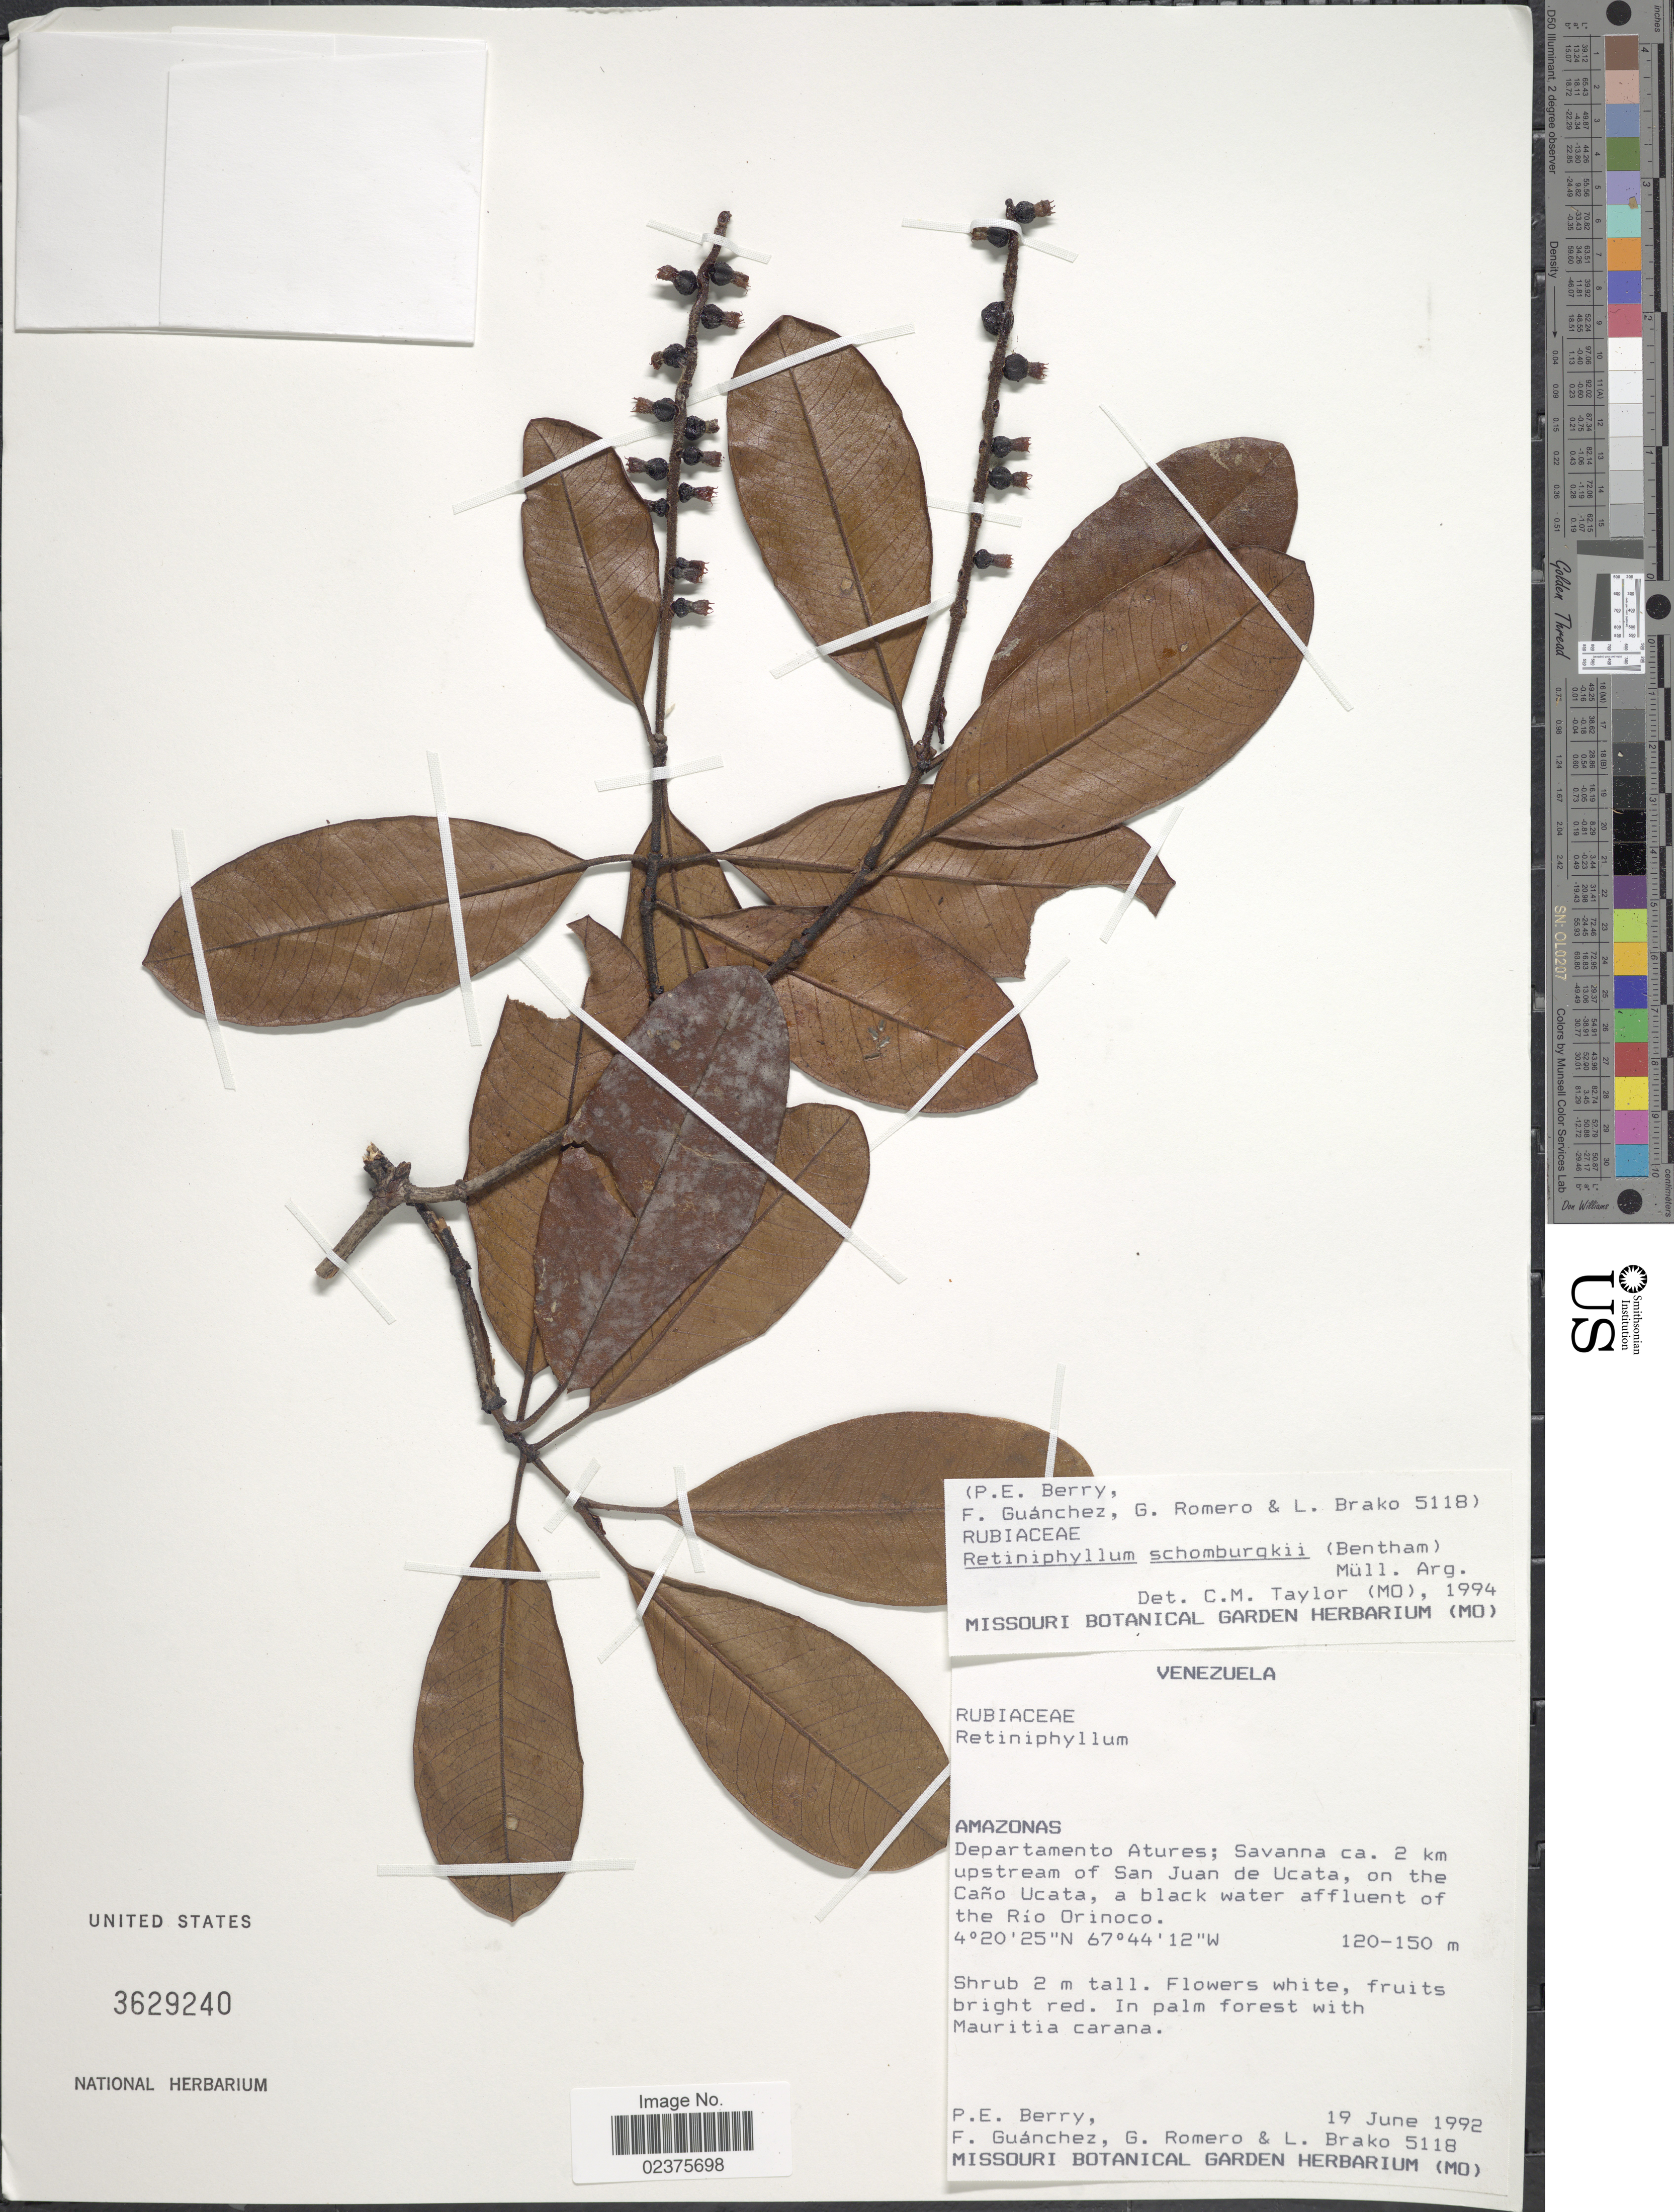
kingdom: Plantae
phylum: Tracheophyta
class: Magnoliopsida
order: Gentianales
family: Rubiaceae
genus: Retiniphyllum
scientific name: Retiniphyllum schomburgkii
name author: (Benth.) Müll. Arg.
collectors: P. E. Berry, F. Guánchez, G. Romero & L. Brako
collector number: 5118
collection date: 1992-06-19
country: Venezuela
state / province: Amazonas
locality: Departamento Atures; Savanna ca. 2 km upstream of San Juan de Ucata, on the Caño Ucata, a black water affluent of the Río Orinoco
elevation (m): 120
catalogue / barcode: US 3629240